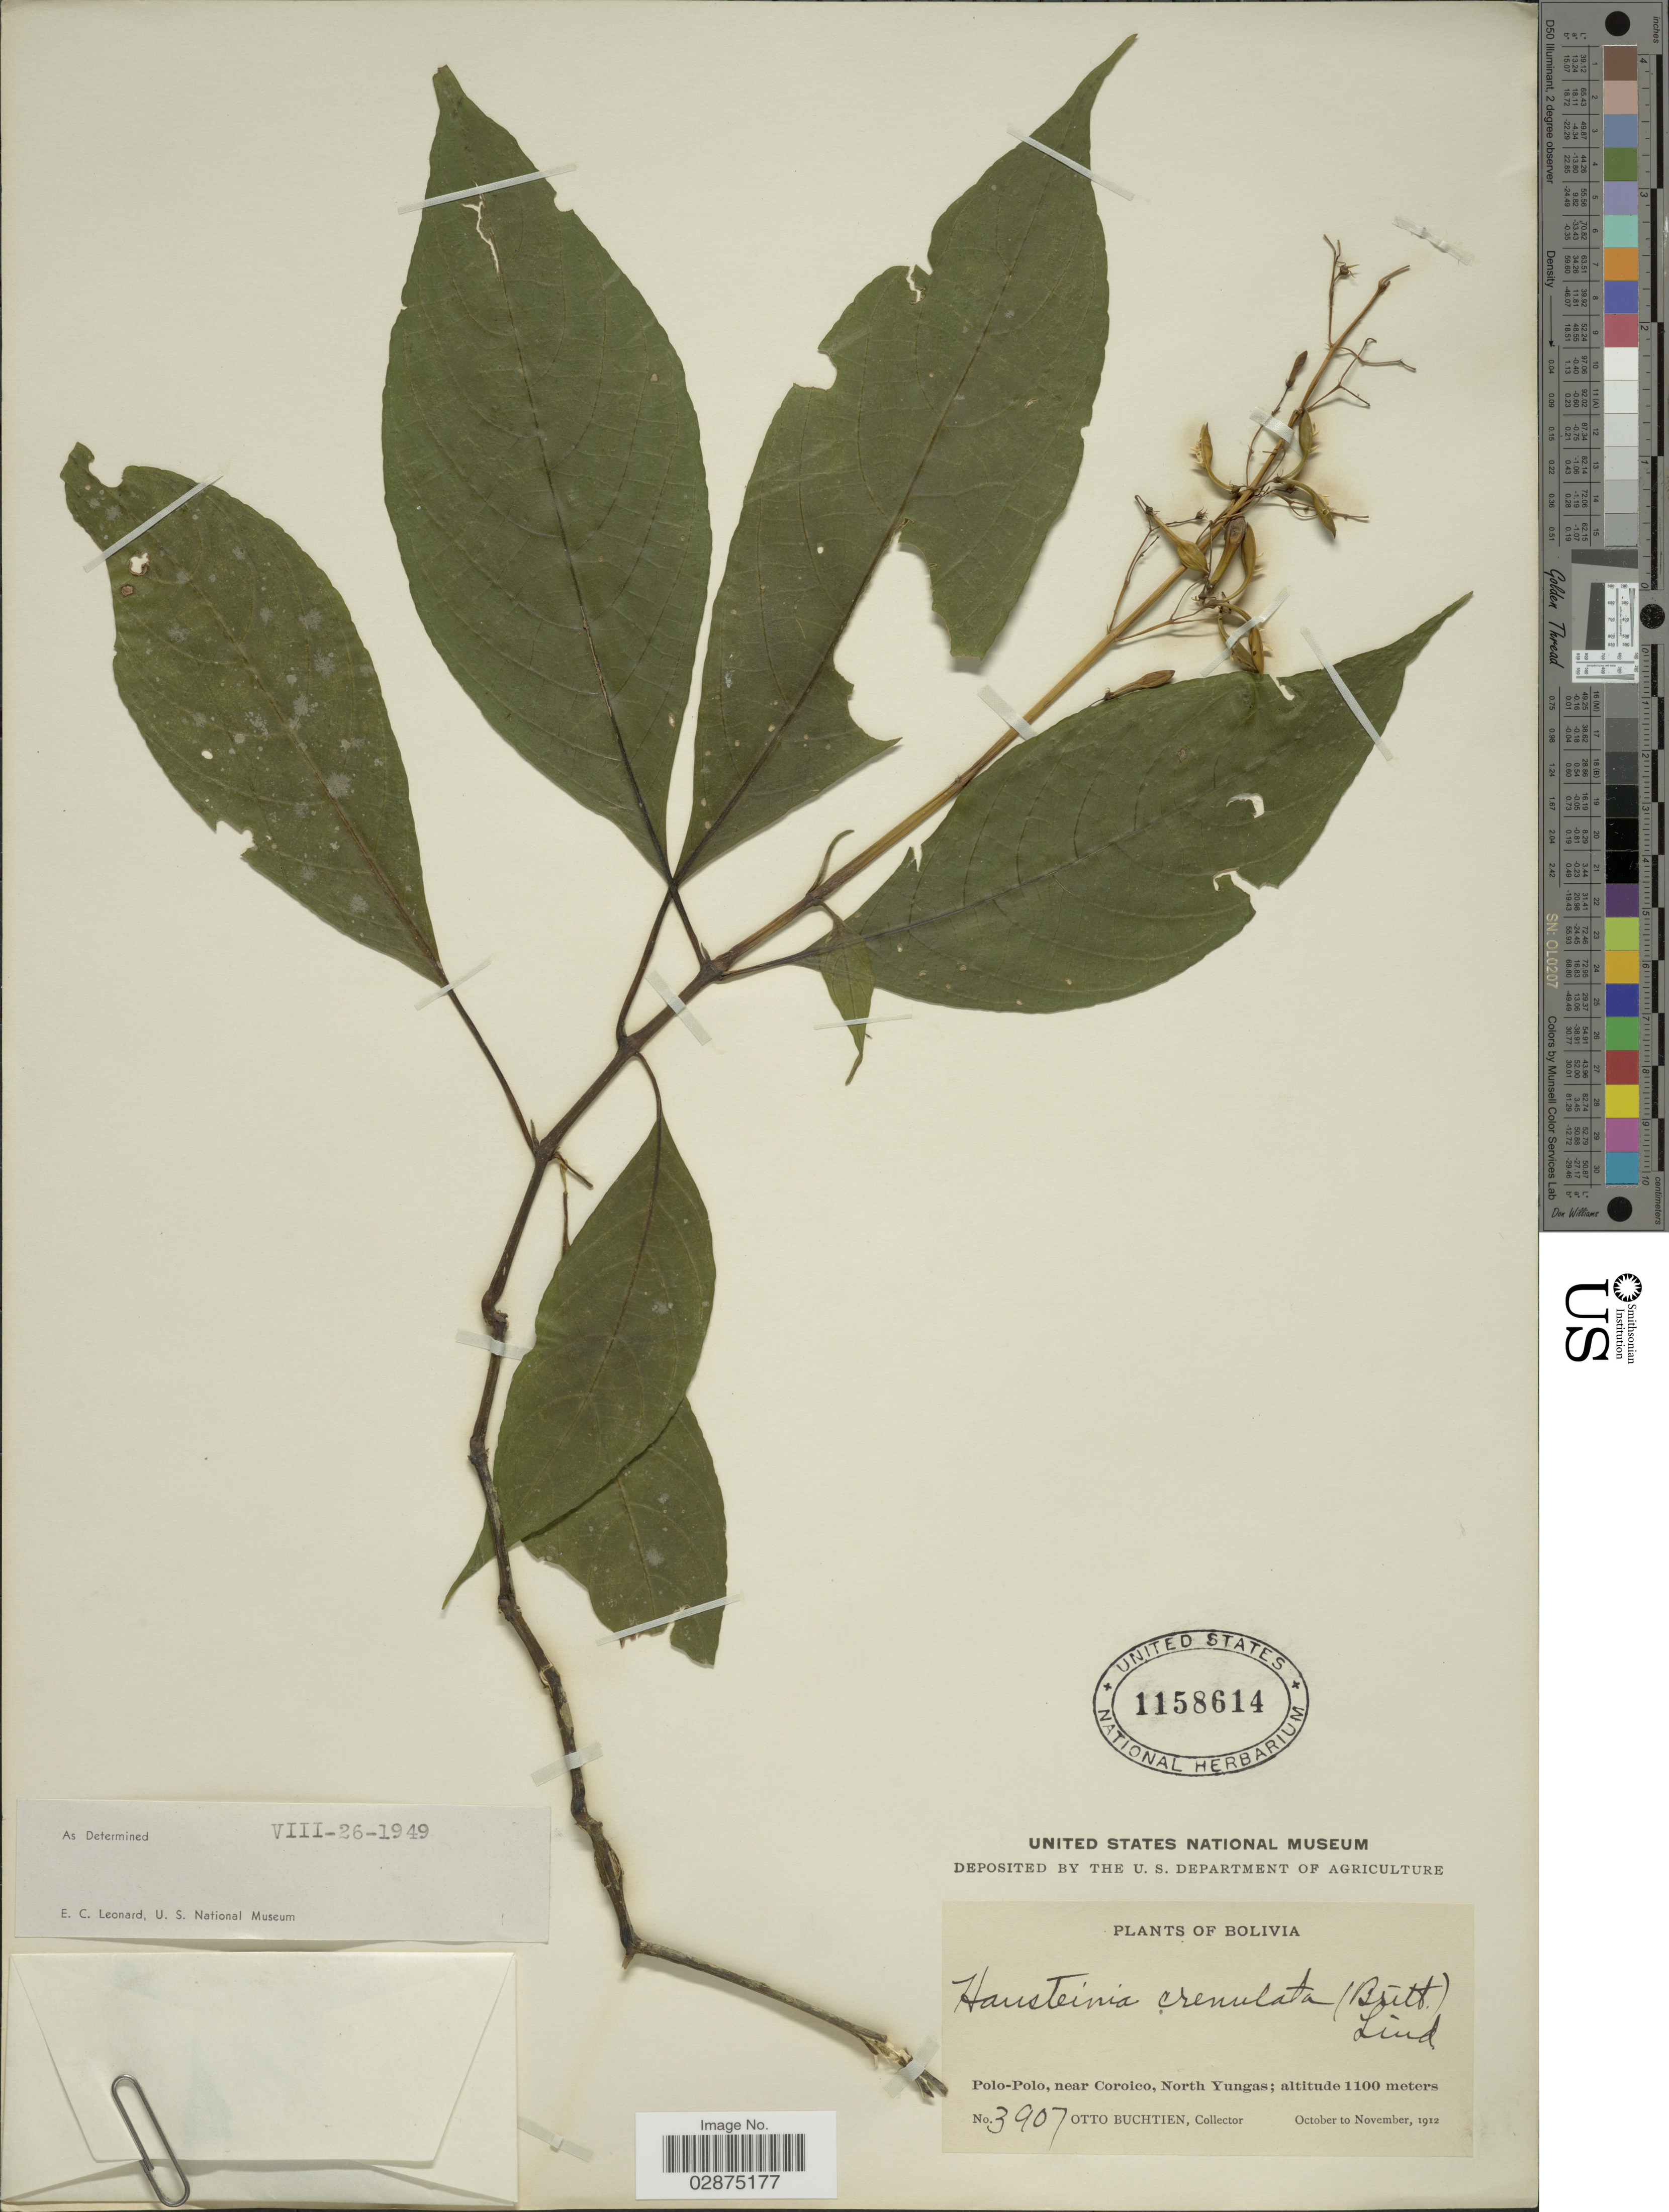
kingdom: Plantae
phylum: Tracheophyta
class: Magnoliopsida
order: Lamiales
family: Acanthaceae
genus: Stenostephanus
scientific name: Stenostephanus crenulatus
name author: (Britton ex Rusby) Wassh.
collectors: O. Buchtien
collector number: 3907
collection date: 1912-10/1912-11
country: Bolivia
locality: Polo-Polo, near Corolco, North Yungas.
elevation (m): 1100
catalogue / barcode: US 1158614